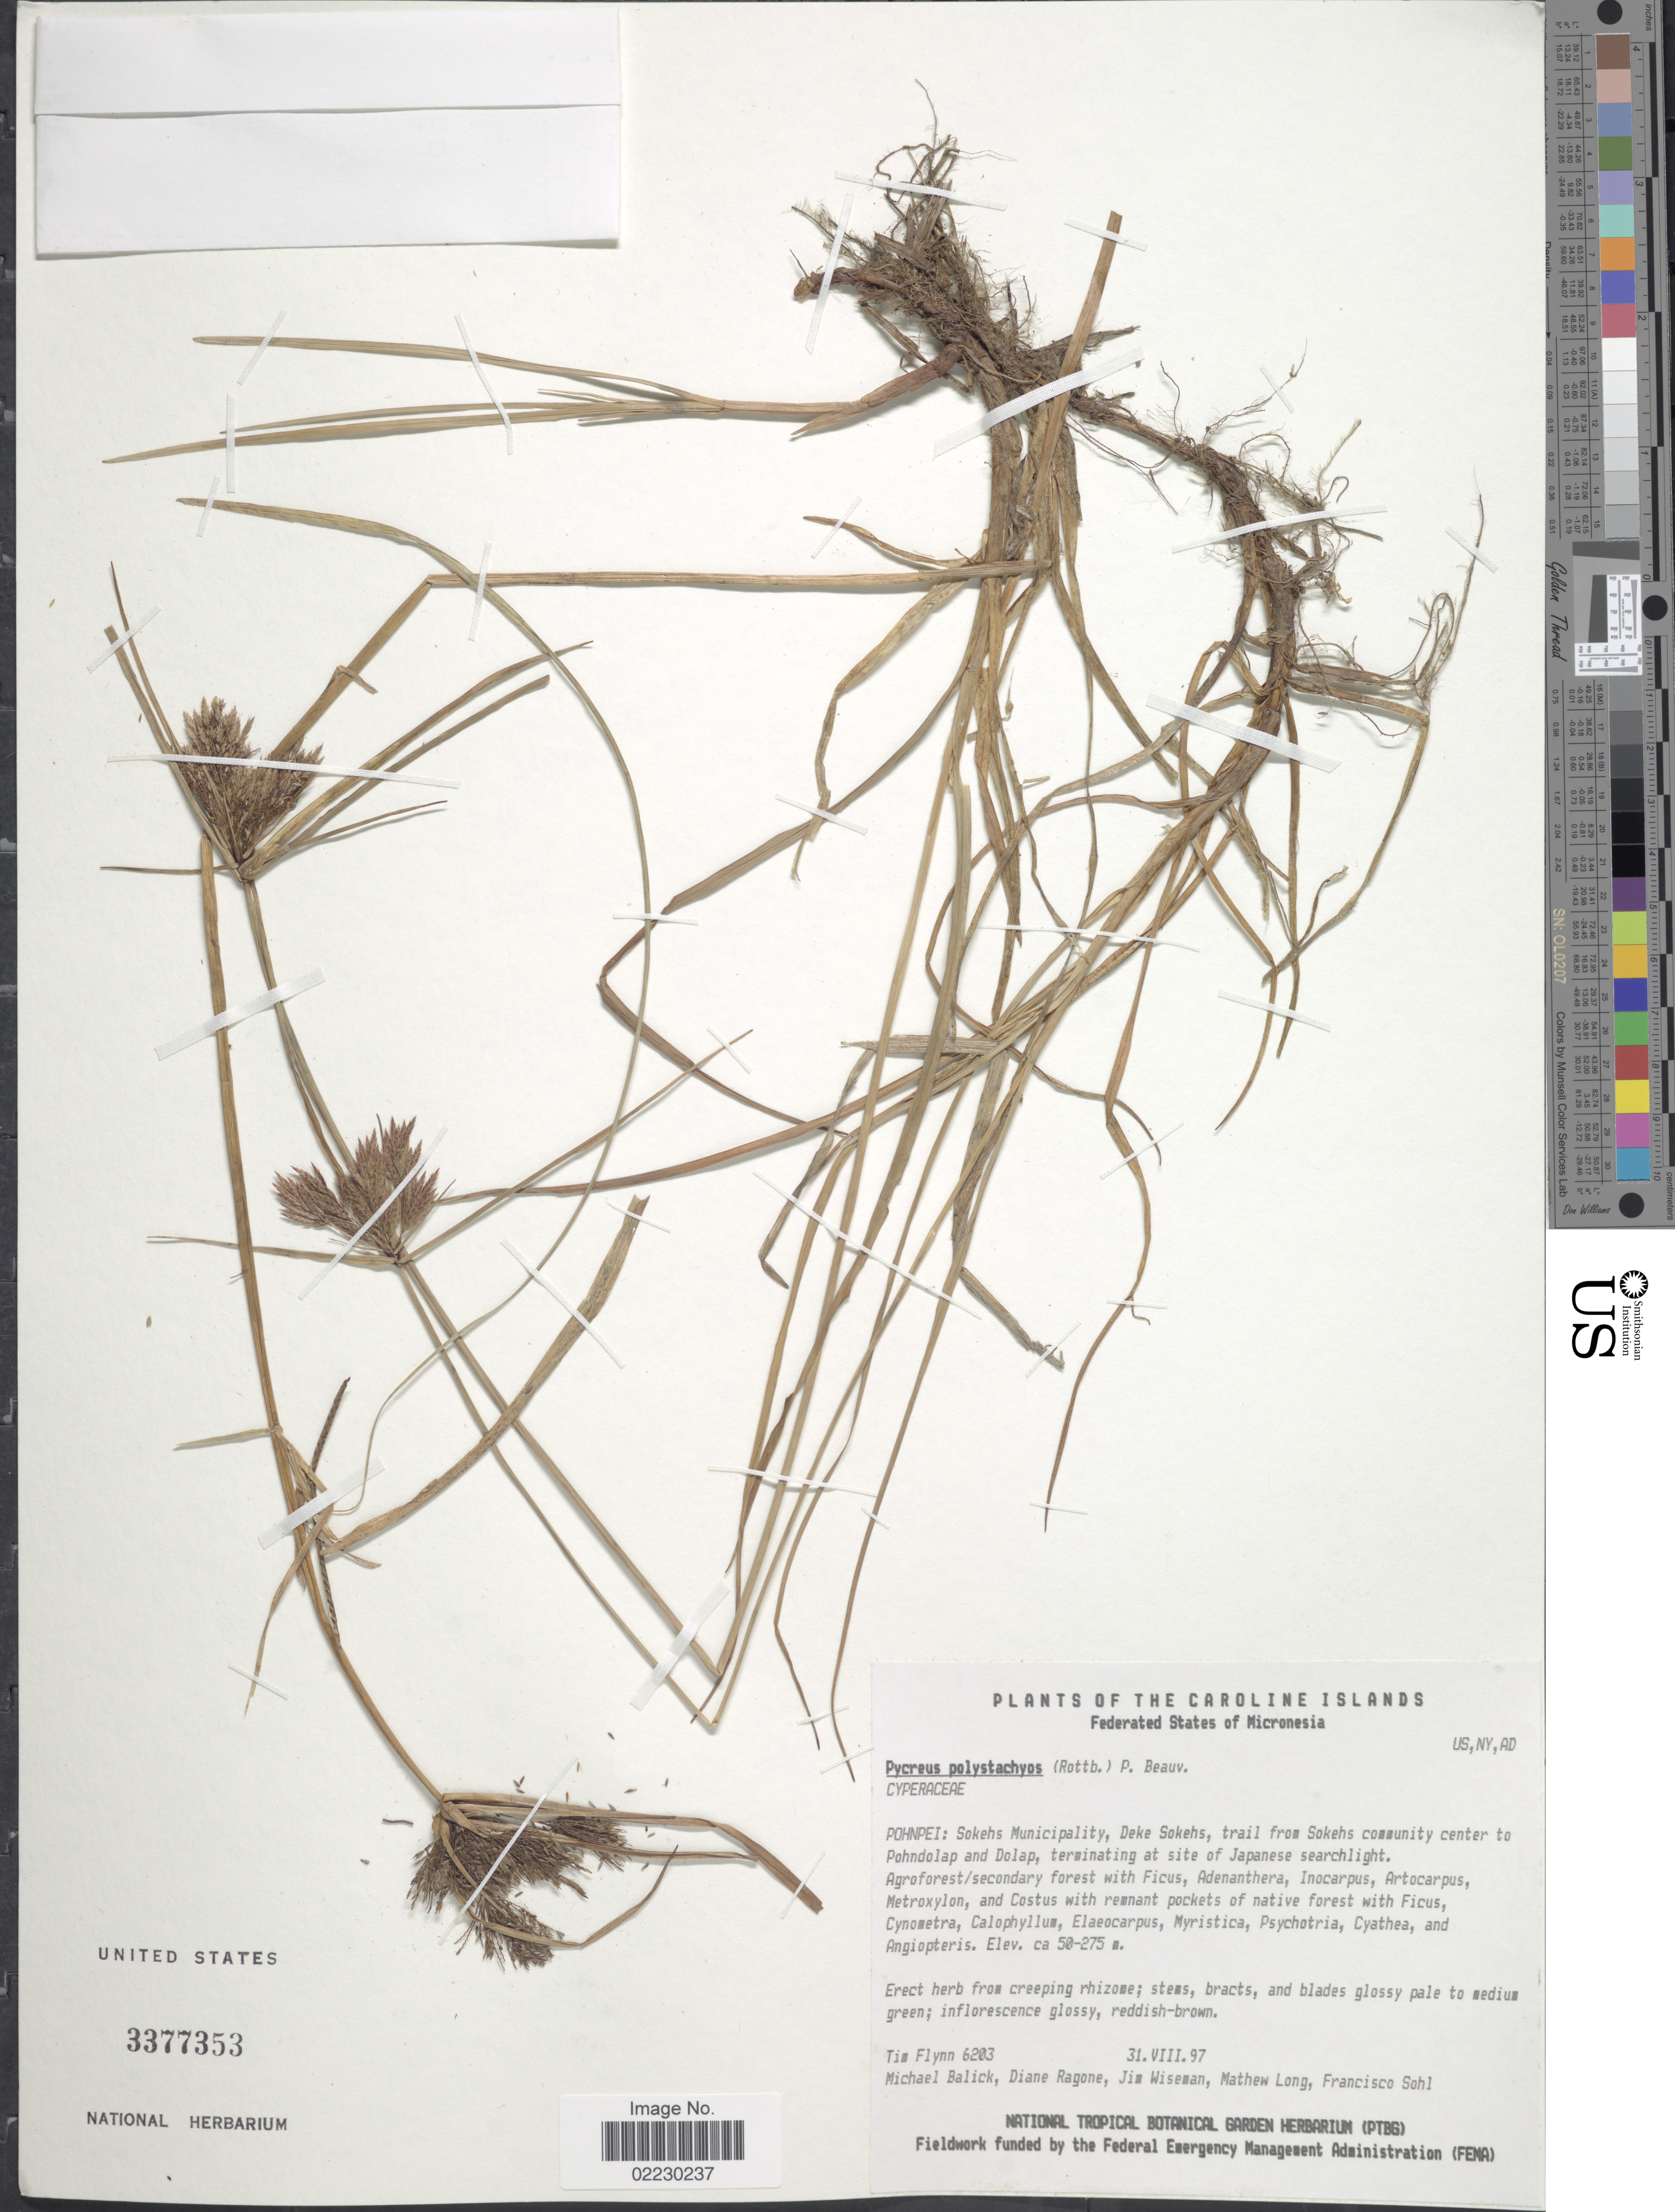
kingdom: Plantae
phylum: Tracheophyta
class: Liliopsida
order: Poales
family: Cyperaceae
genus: Cyperus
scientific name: Cyperus polystachyos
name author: Rottb.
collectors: M. J. Balick, D. Ragone, J. Wiseman, M. Bililong & F. Sohl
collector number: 6203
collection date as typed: Transcribed d/m/y: 31/8/97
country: Micronesia, Federated States of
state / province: Pohnpei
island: Pohnpei [Ponape]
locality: Sokehs Municipality, Deke Sokehs, trail from Sokehs community center to Pohndolap and Dolap, terminating at sit of Japanese searchlight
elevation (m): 50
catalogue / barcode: US 3377353